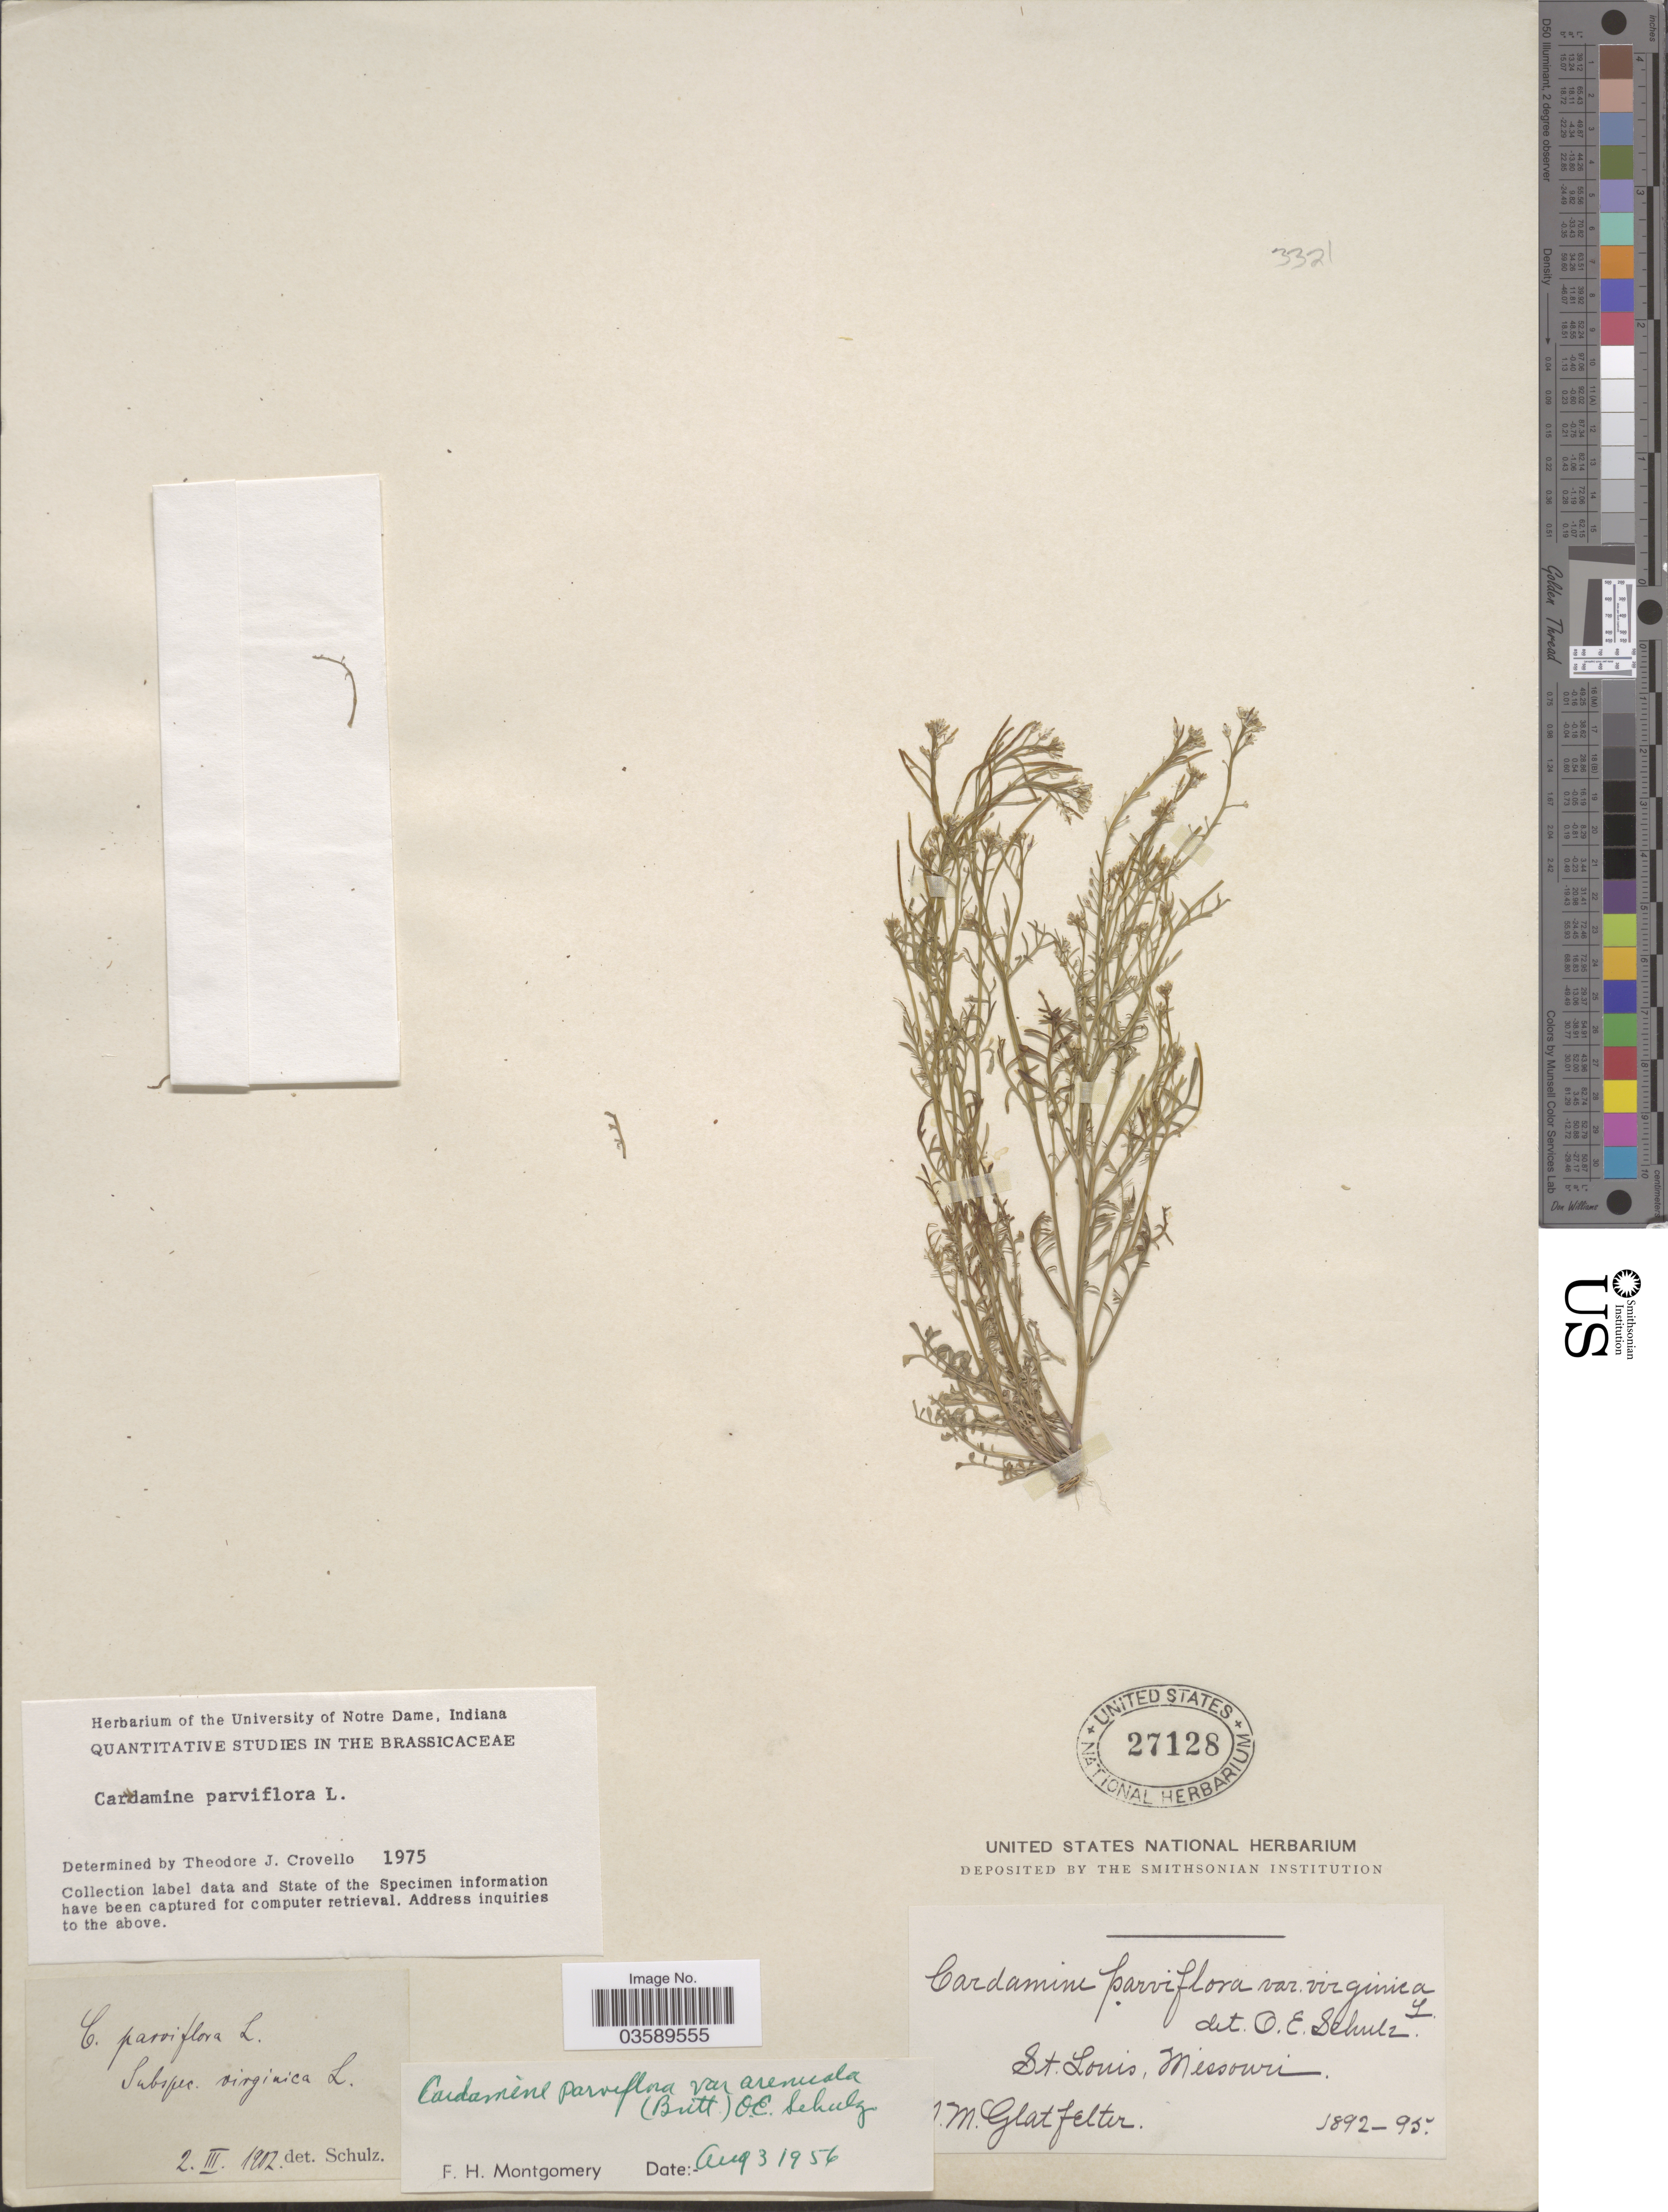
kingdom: Plantae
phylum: Tracheophyta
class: Magnoliopsida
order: Brassicales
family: Brassicaceae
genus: Cardamine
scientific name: Cardamine parviflora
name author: L.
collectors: N. M. Glatfelter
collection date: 1892/1895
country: United States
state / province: Missouri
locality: St. Louis.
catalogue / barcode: US 27128